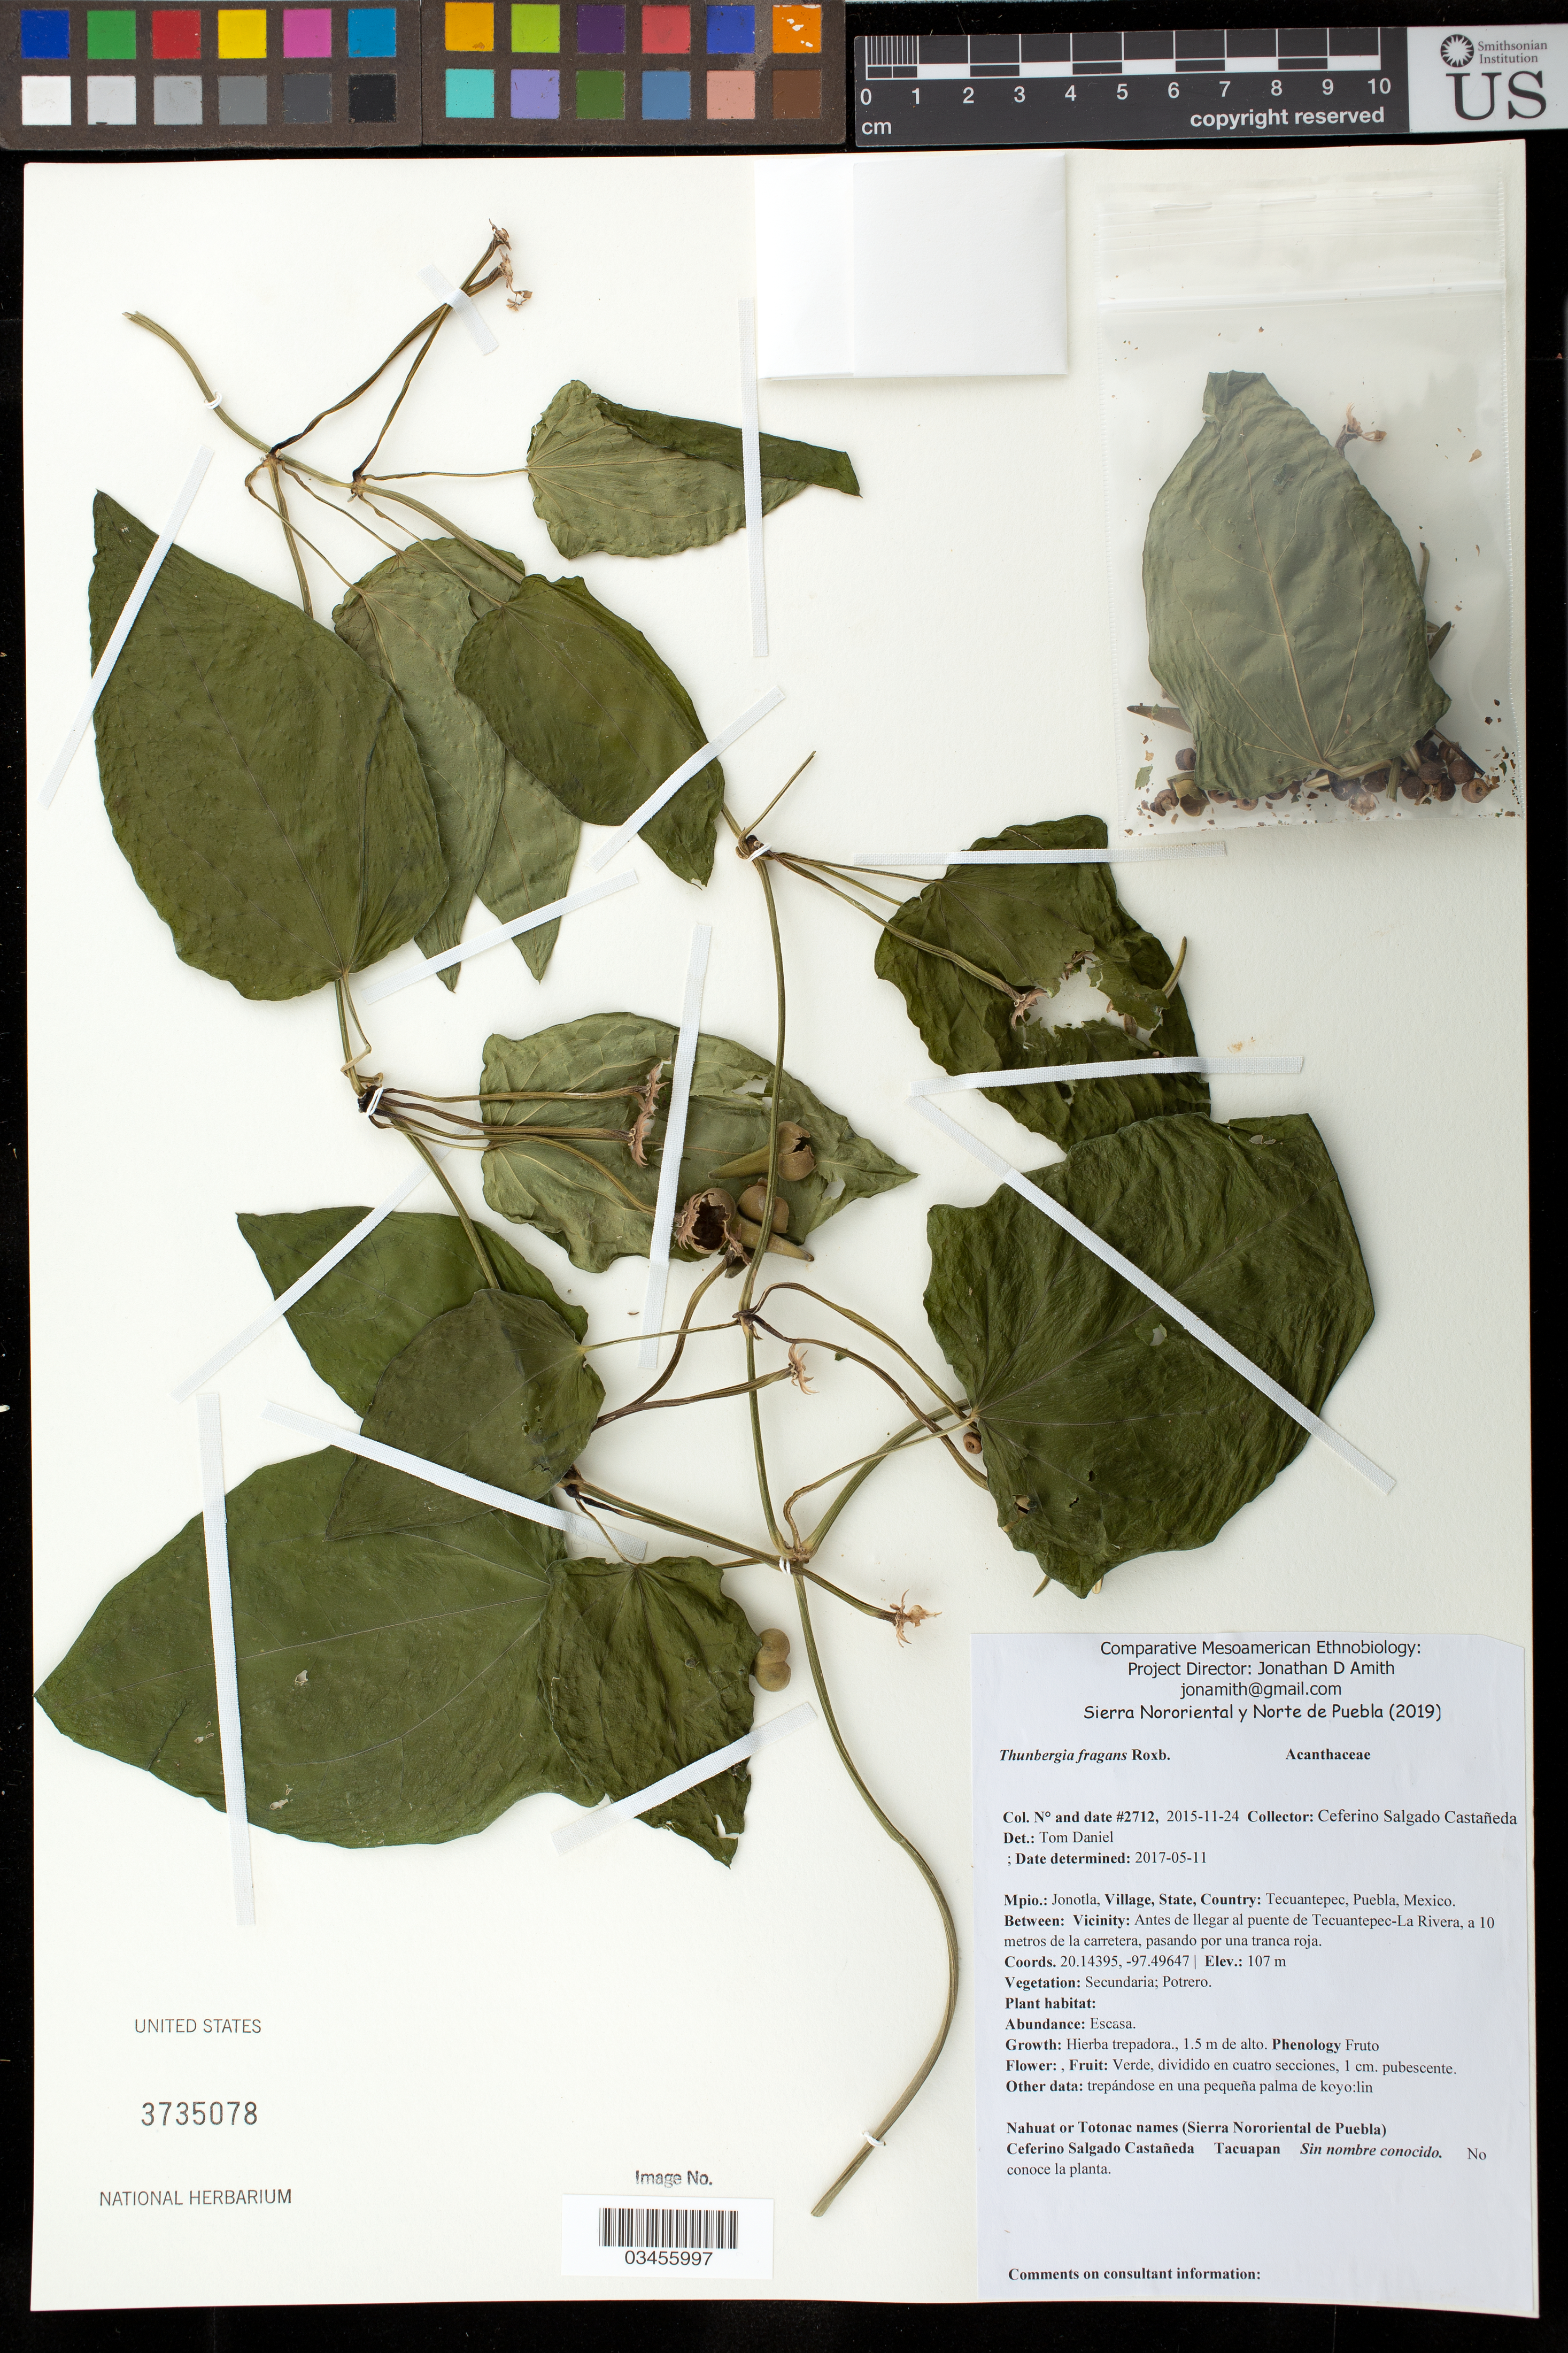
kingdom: Plantae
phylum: Tracheophyta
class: Magnoliopsida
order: Lamiales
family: Acanthaceae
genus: Thunbergia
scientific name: Thunbergia fragrans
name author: Roxb.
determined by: Daniel, T.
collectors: C. Salgado Castañeda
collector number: CSC_02712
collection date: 2015-11-24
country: México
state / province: Puebla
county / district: Cuetzalan del Progreso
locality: PUEBLO: Tecuantepec; LOCALIDAD EXACTA: Antes de llegar al puente de Tecuantepec-La Rivera, a 10 metros de la carretera, pasando por una tranca roja.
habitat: Potrero.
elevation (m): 107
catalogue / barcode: US 3735078